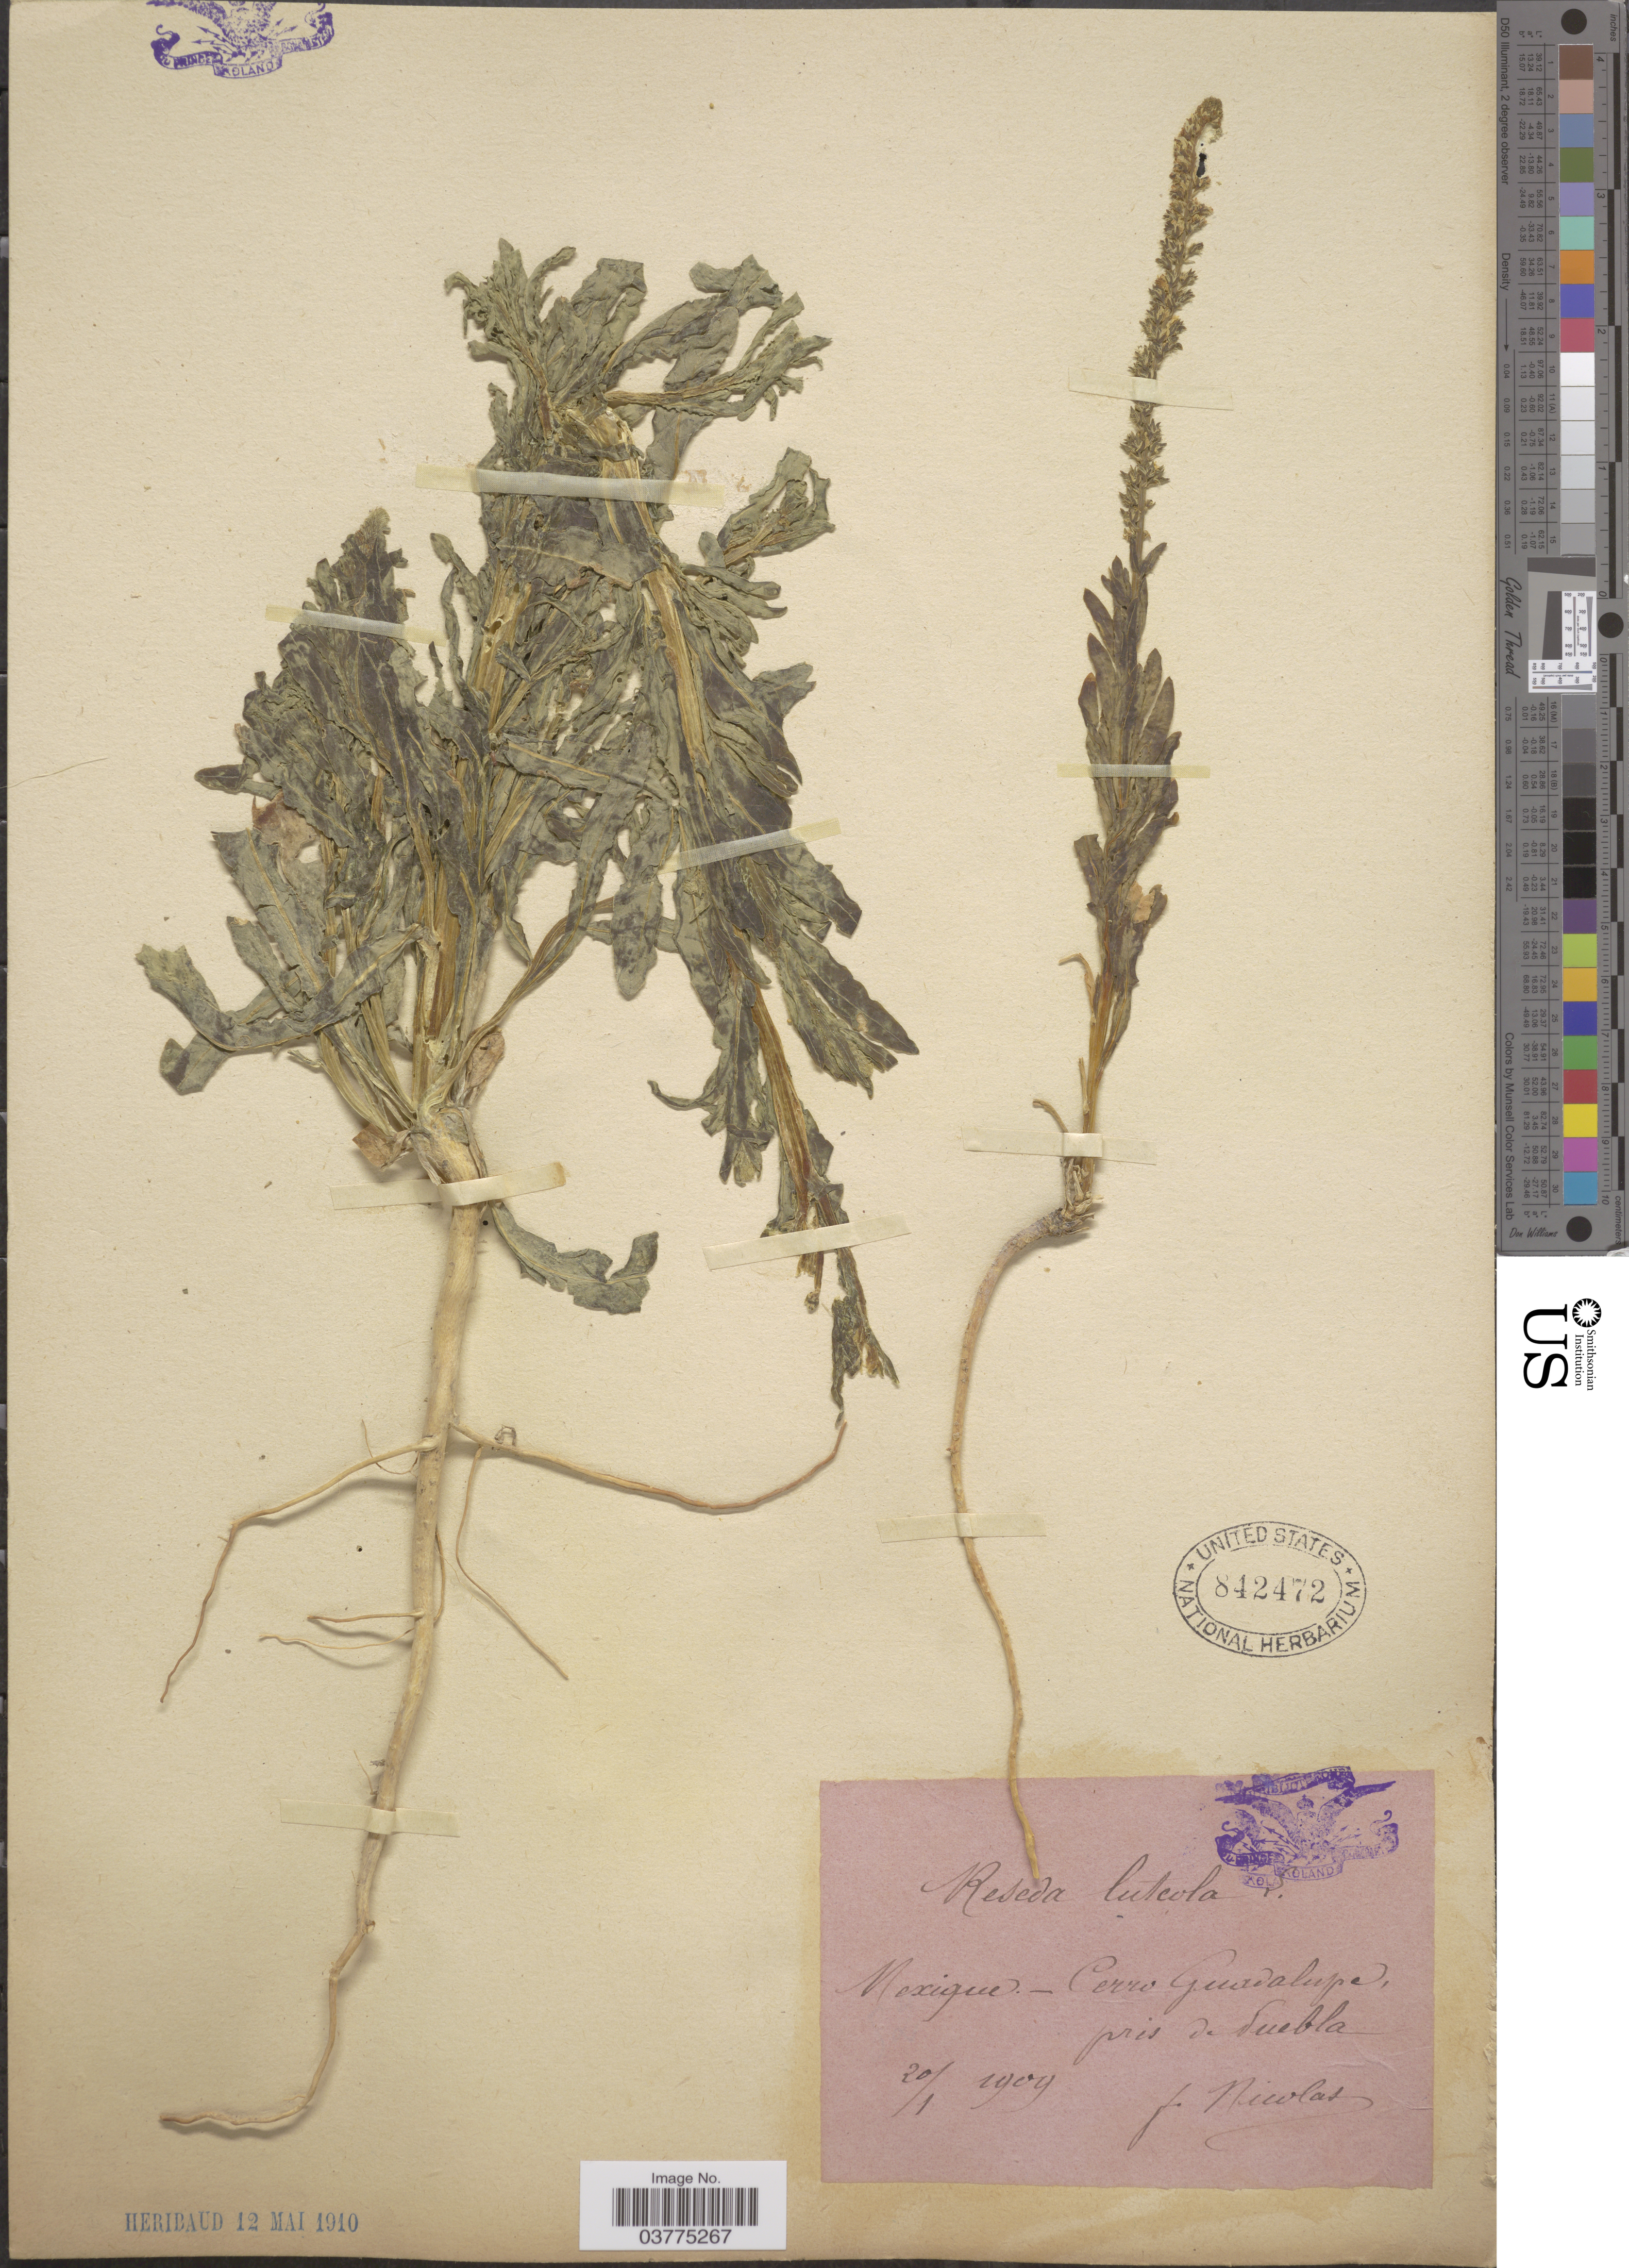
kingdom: Plantae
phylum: Tracheophyta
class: Magnoliopsida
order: Brassicales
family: Resedaceae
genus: Reseda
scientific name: Reseda luteola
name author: L.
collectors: F. Nicolas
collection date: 1909-01-20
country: Mexico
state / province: Puebla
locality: Mexique.- Cerro Guadalupe, pres de Puebla.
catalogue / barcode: US 842472